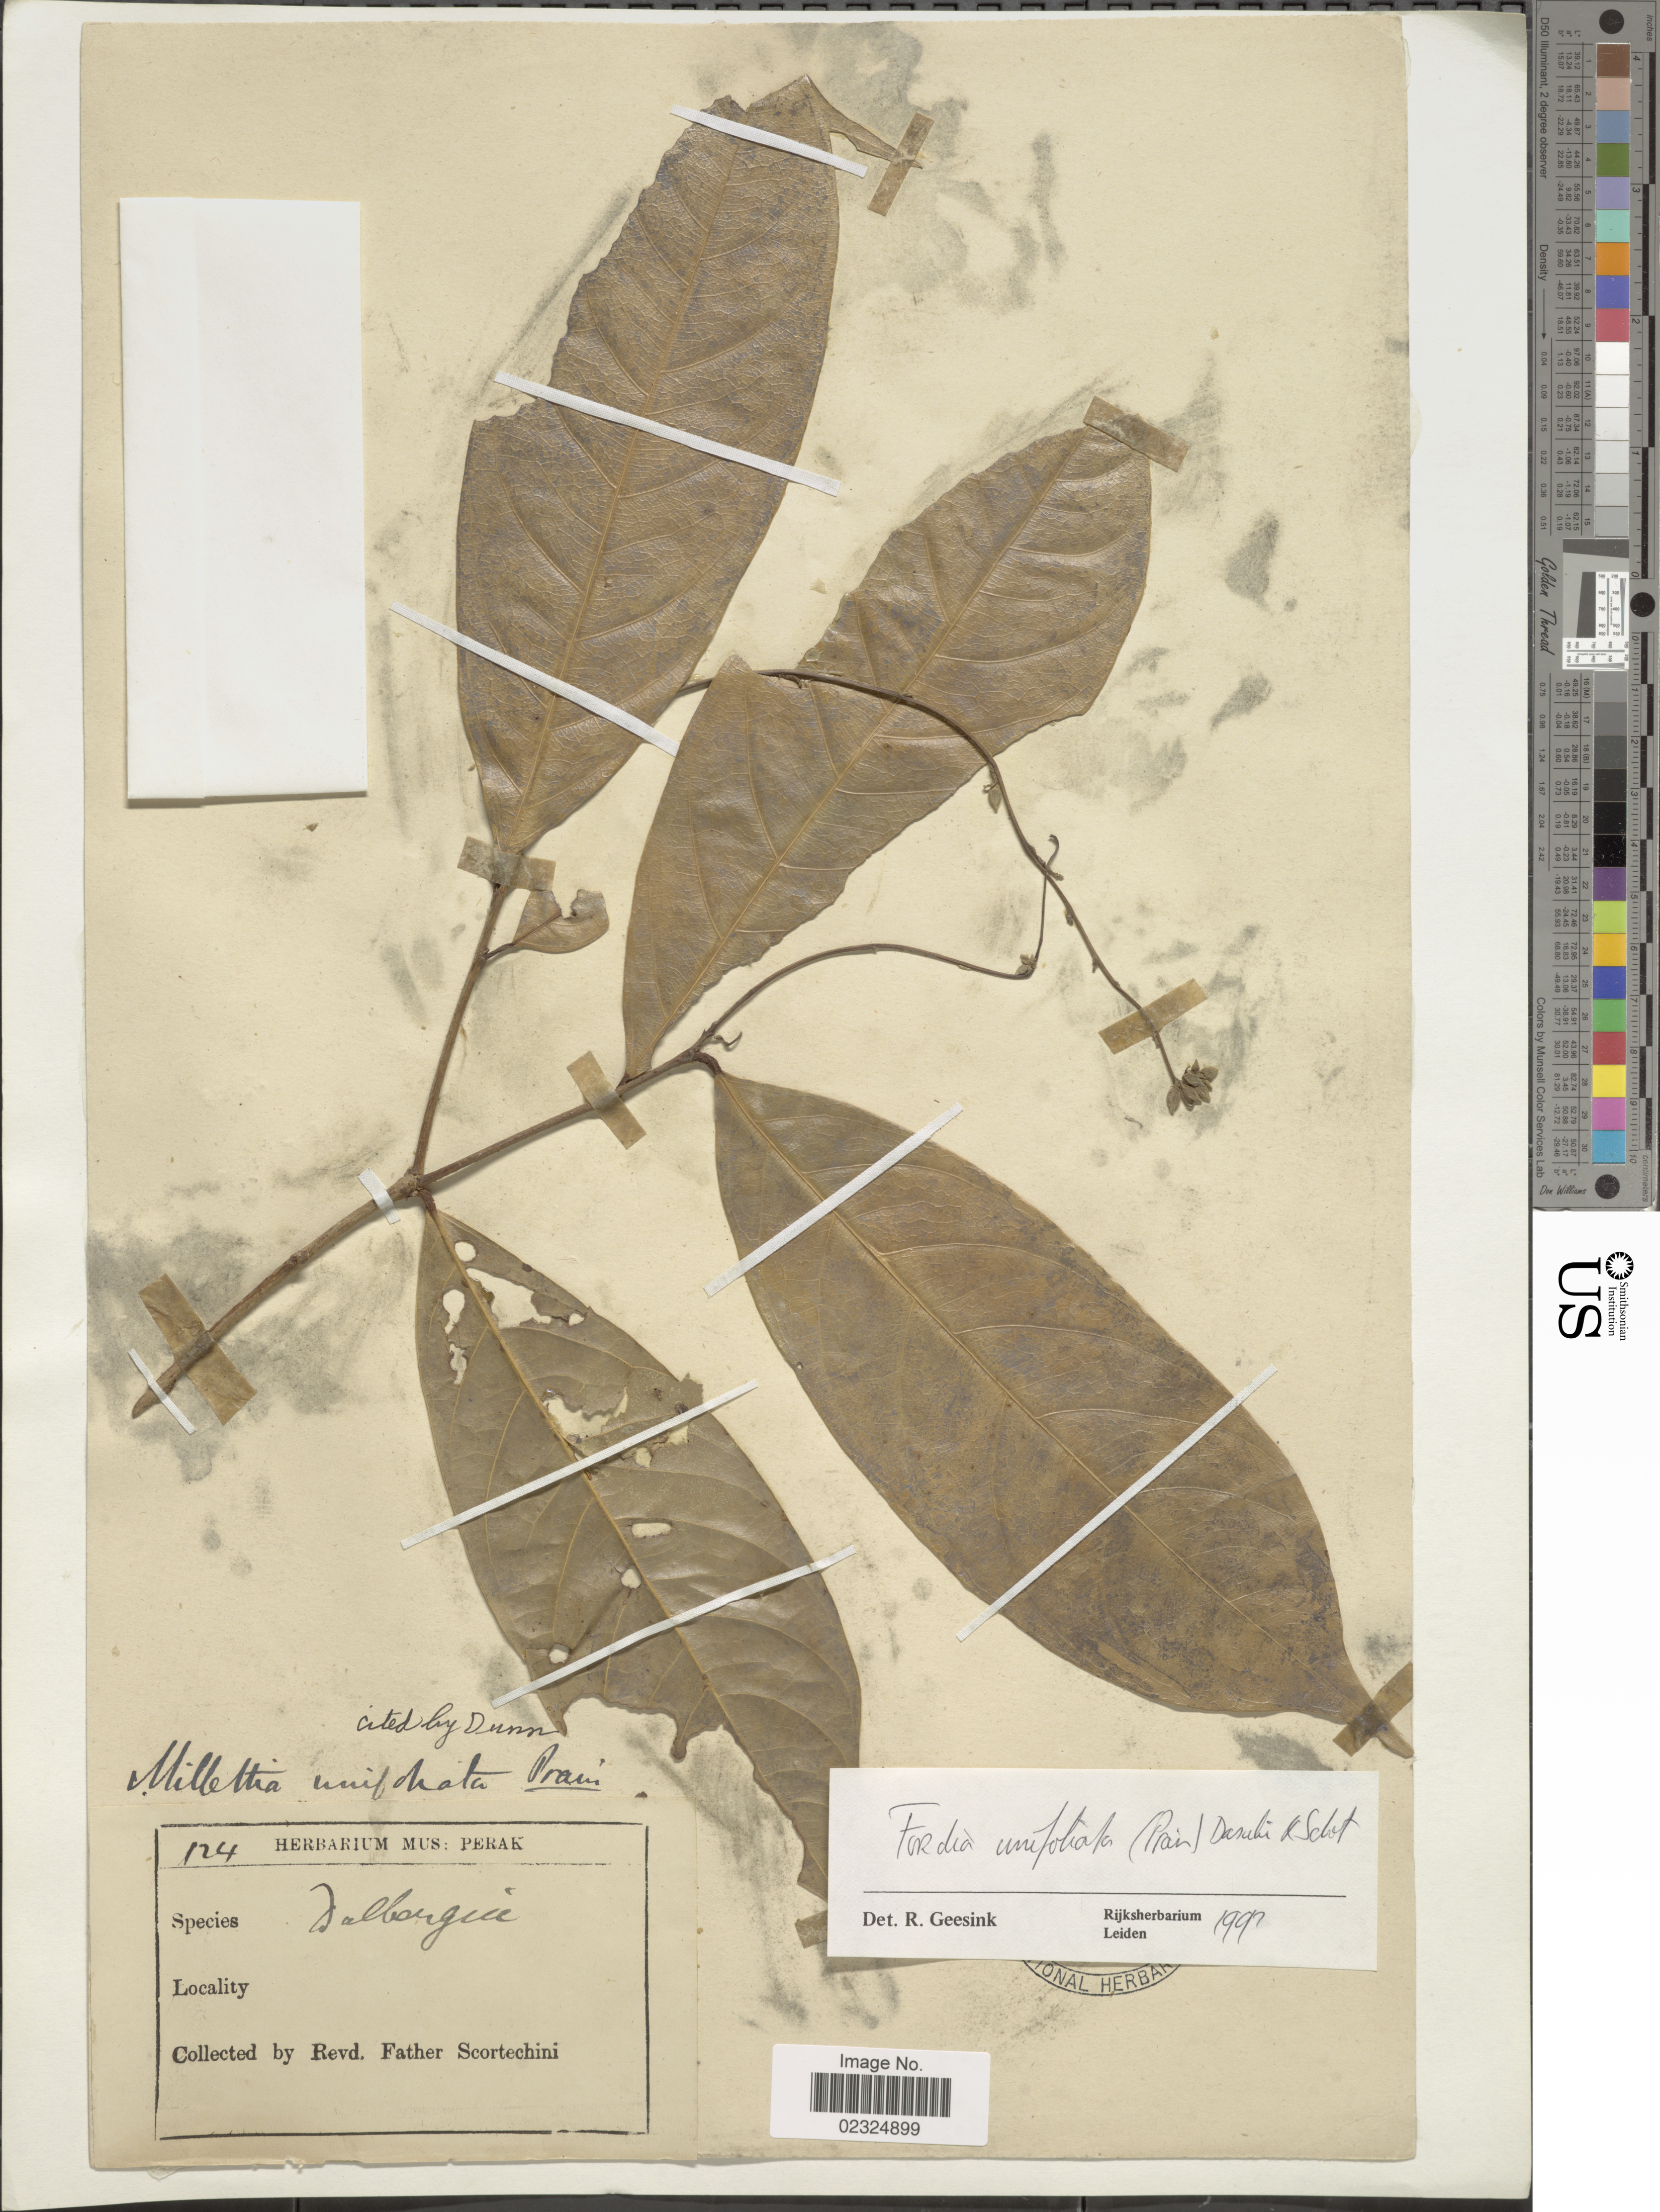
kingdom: Plantae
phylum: Tracheophyta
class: Magnoliopsida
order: Fabales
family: Fabaceae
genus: Imbralyx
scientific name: Imbralyx unifoliatus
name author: (Prain) Z.Q. Song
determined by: Strong, Mark T., (BOT), Smithsonian Institution - National Museum of Natural History (UNITED STATES)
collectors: Fr. Scortechini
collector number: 124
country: Malaysia